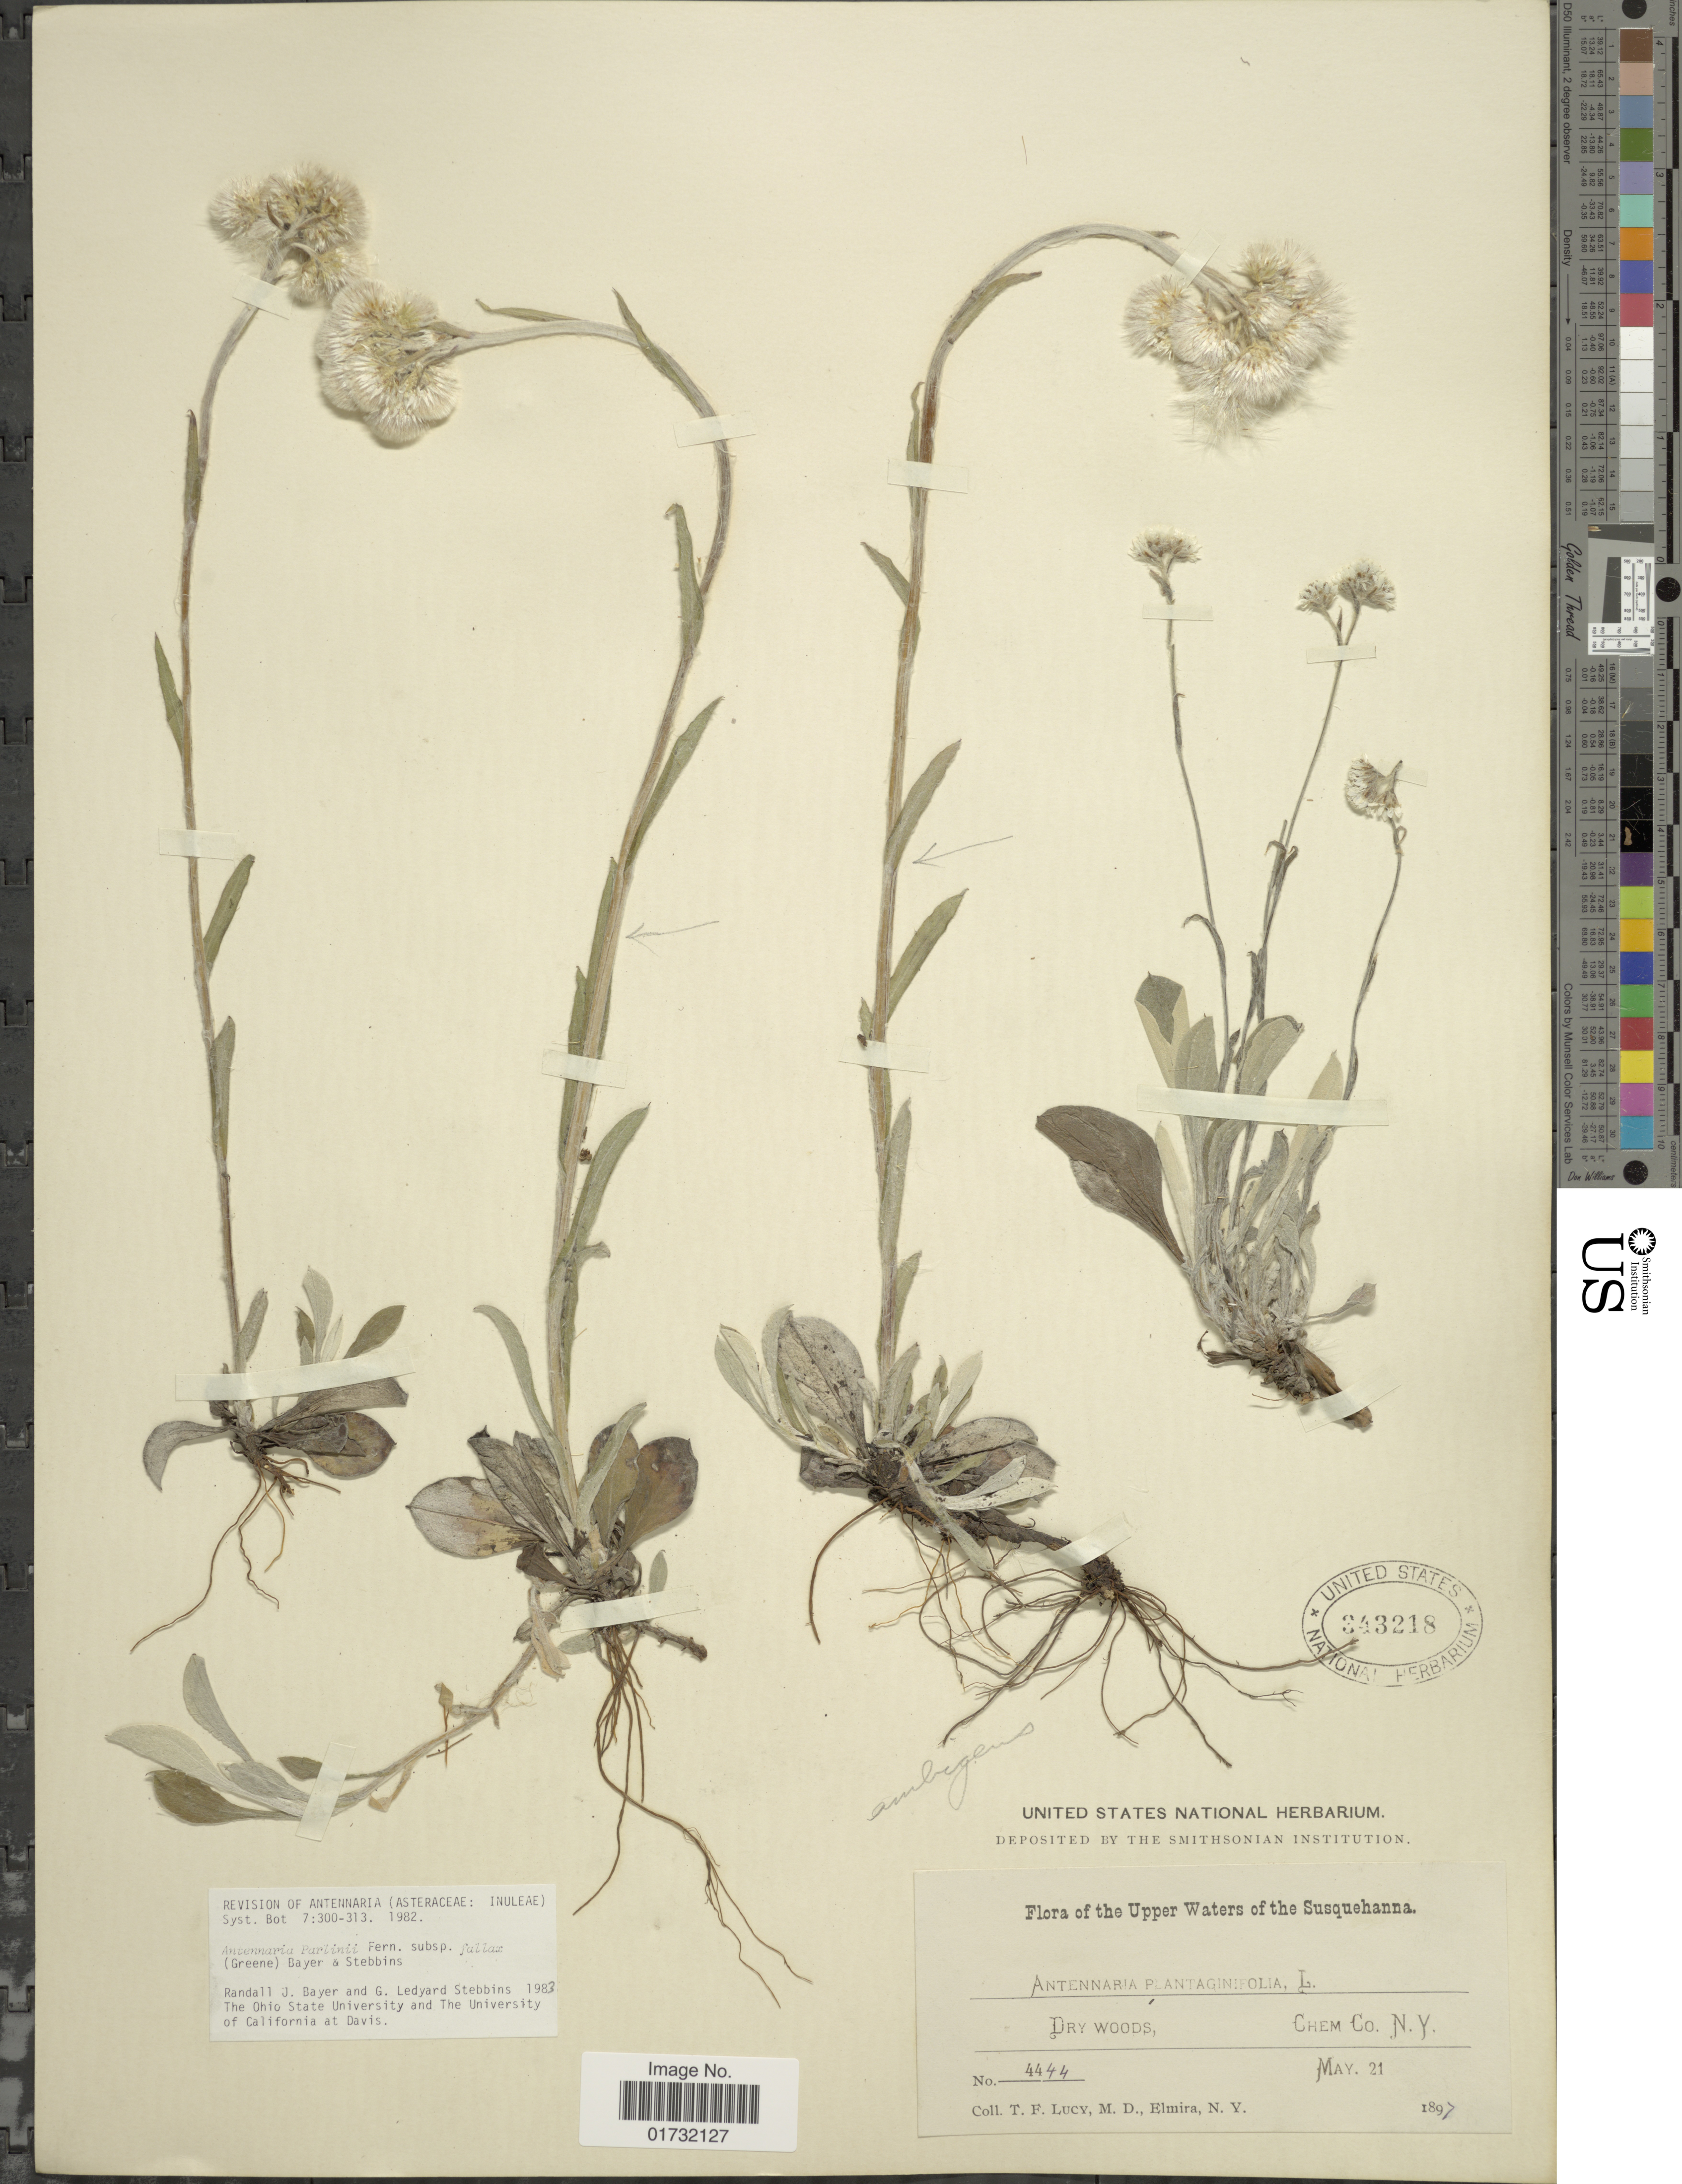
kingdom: Plantae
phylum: Tracheophyta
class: Magnoliopsida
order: Asterales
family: Asteraceae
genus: Antennaria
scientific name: Antennaria parlinii subsp. fallax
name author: (Greene) R.J. Bayer & Stebbins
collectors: T. Lucy & M. Elmira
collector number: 4444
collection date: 1897-05-21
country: United States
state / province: New York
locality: Chem Co. Upper Waters of the Susquehanna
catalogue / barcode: US 343218